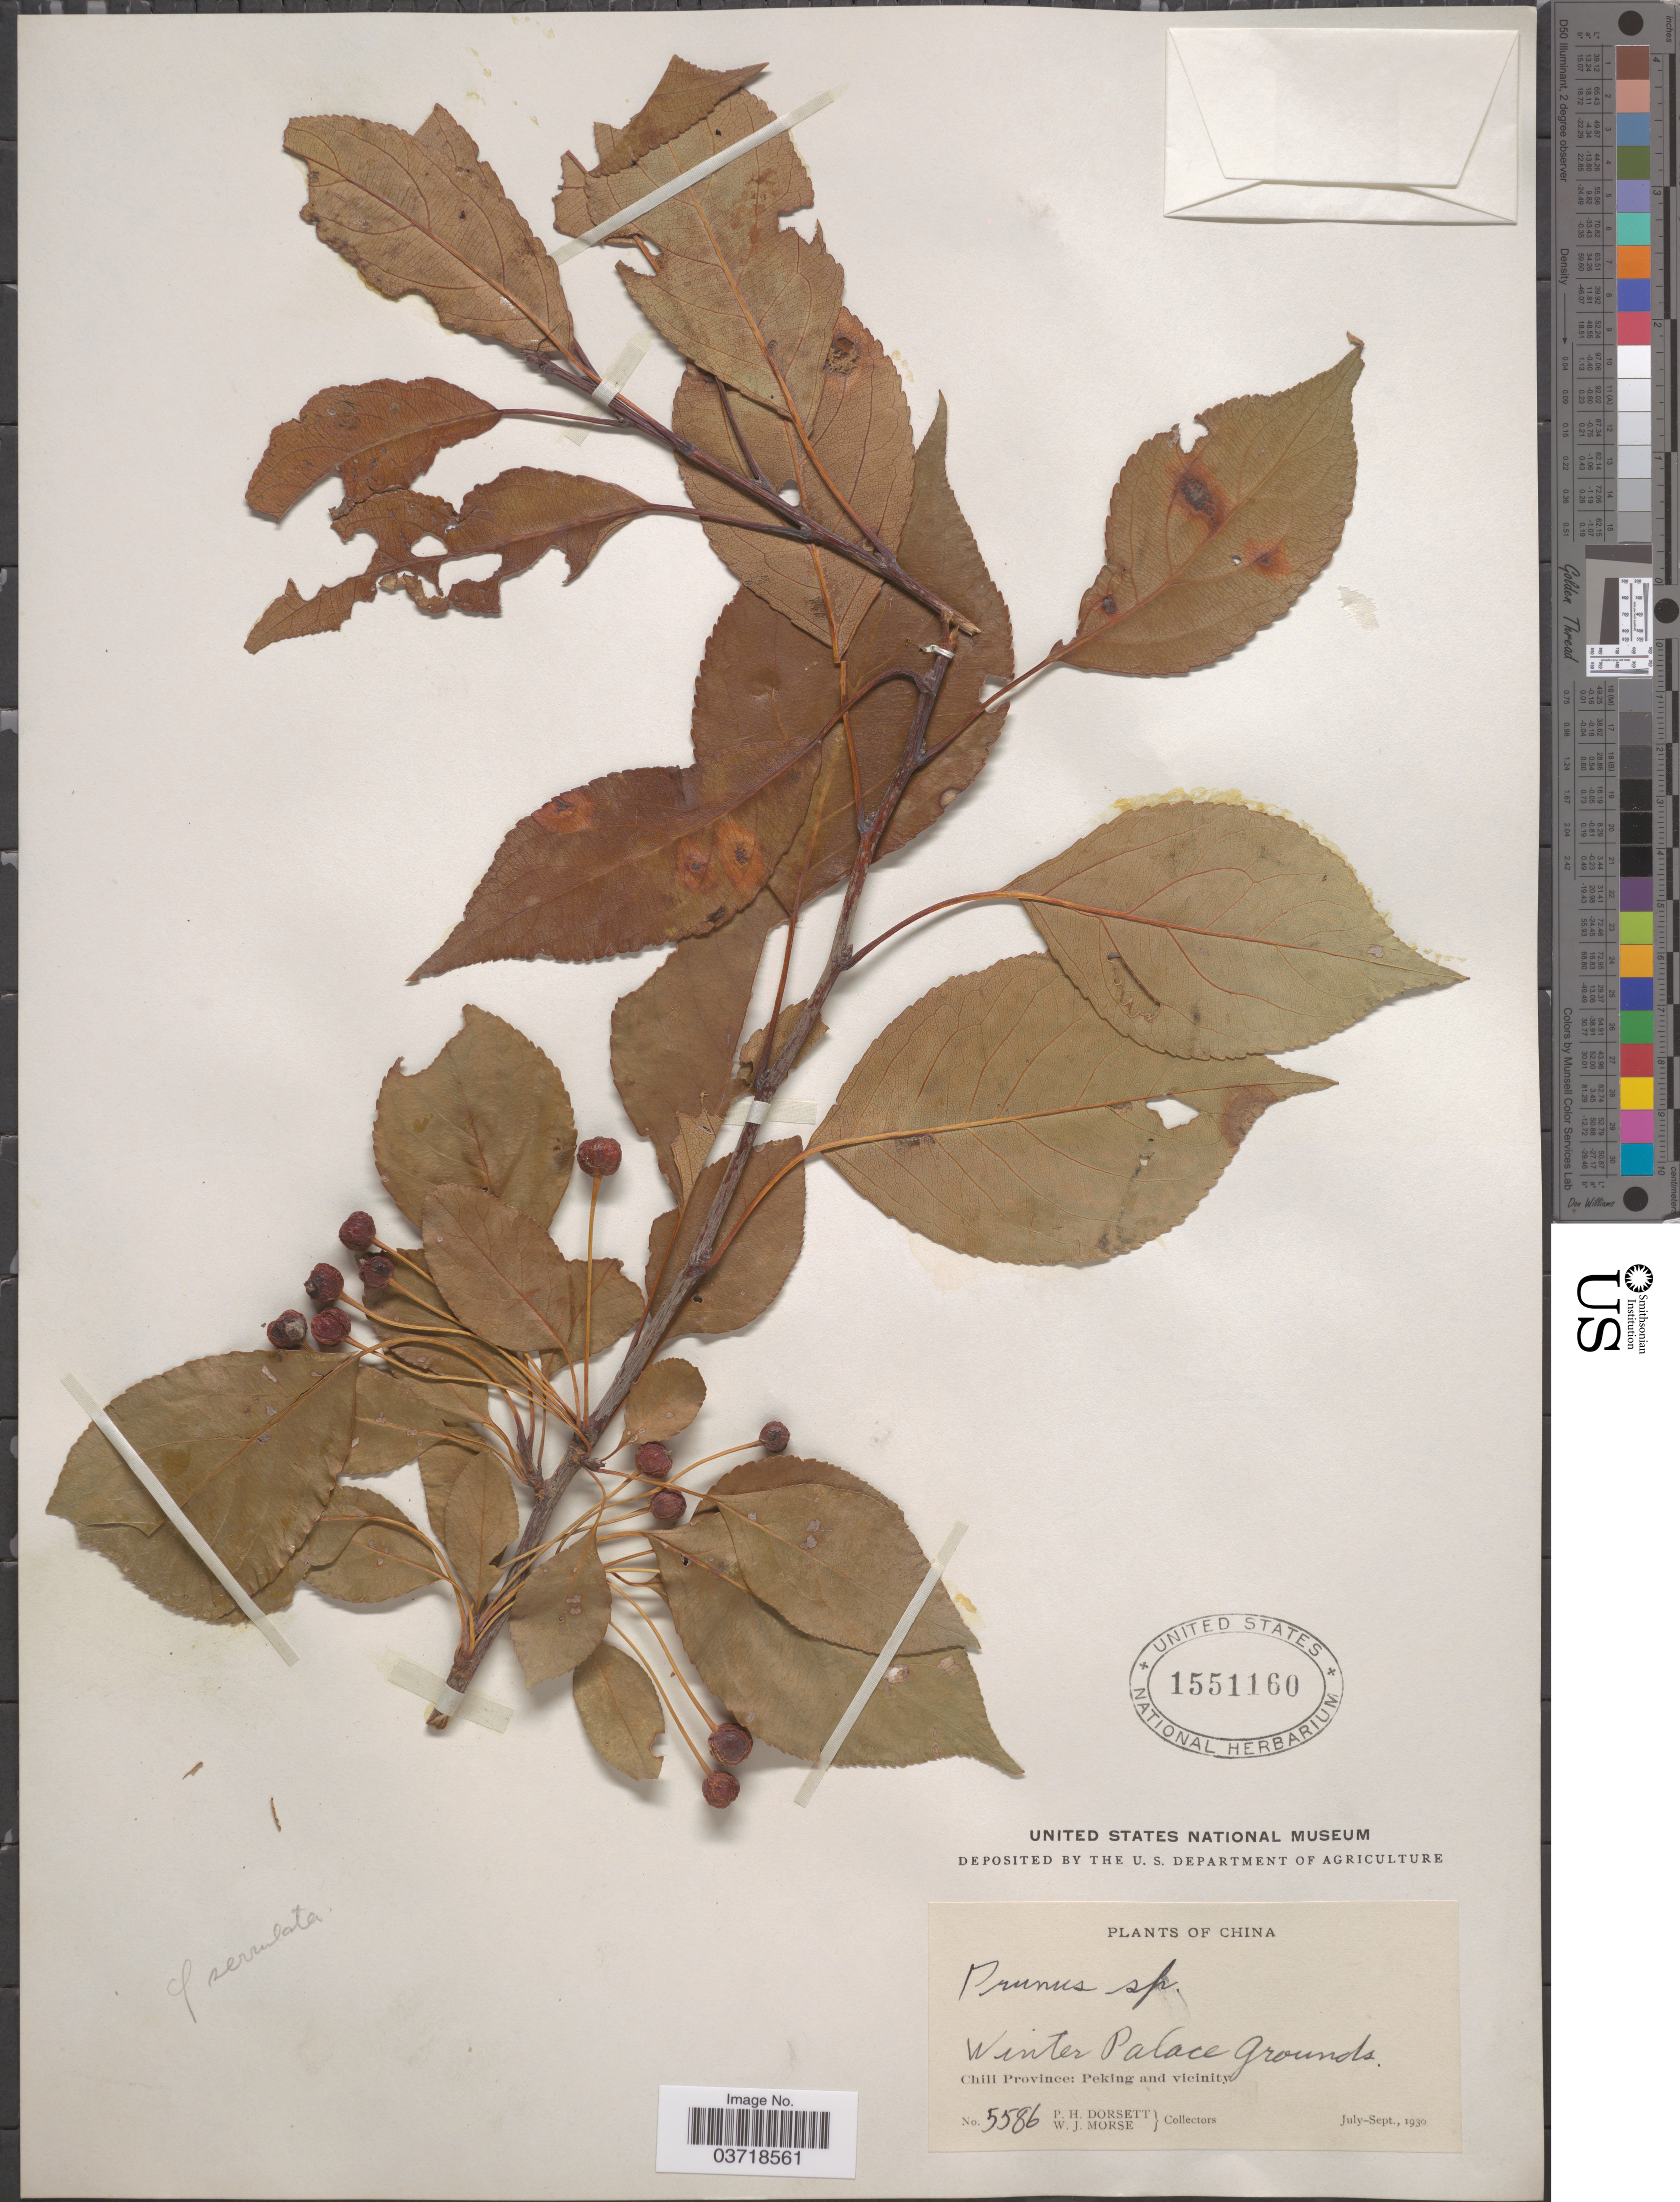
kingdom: Plantae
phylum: Tracheophyta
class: Magnoliopsida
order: Rosales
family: Rosaceae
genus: Prunus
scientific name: Prunus sp.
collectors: P. H. Dorsett & W. J. Morse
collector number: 5586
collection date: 1930-07/1930-09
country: China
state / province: Beijing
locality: Winter Palace Grounds. Chili Province: Peking and vicinity.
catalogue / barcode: US 1551160